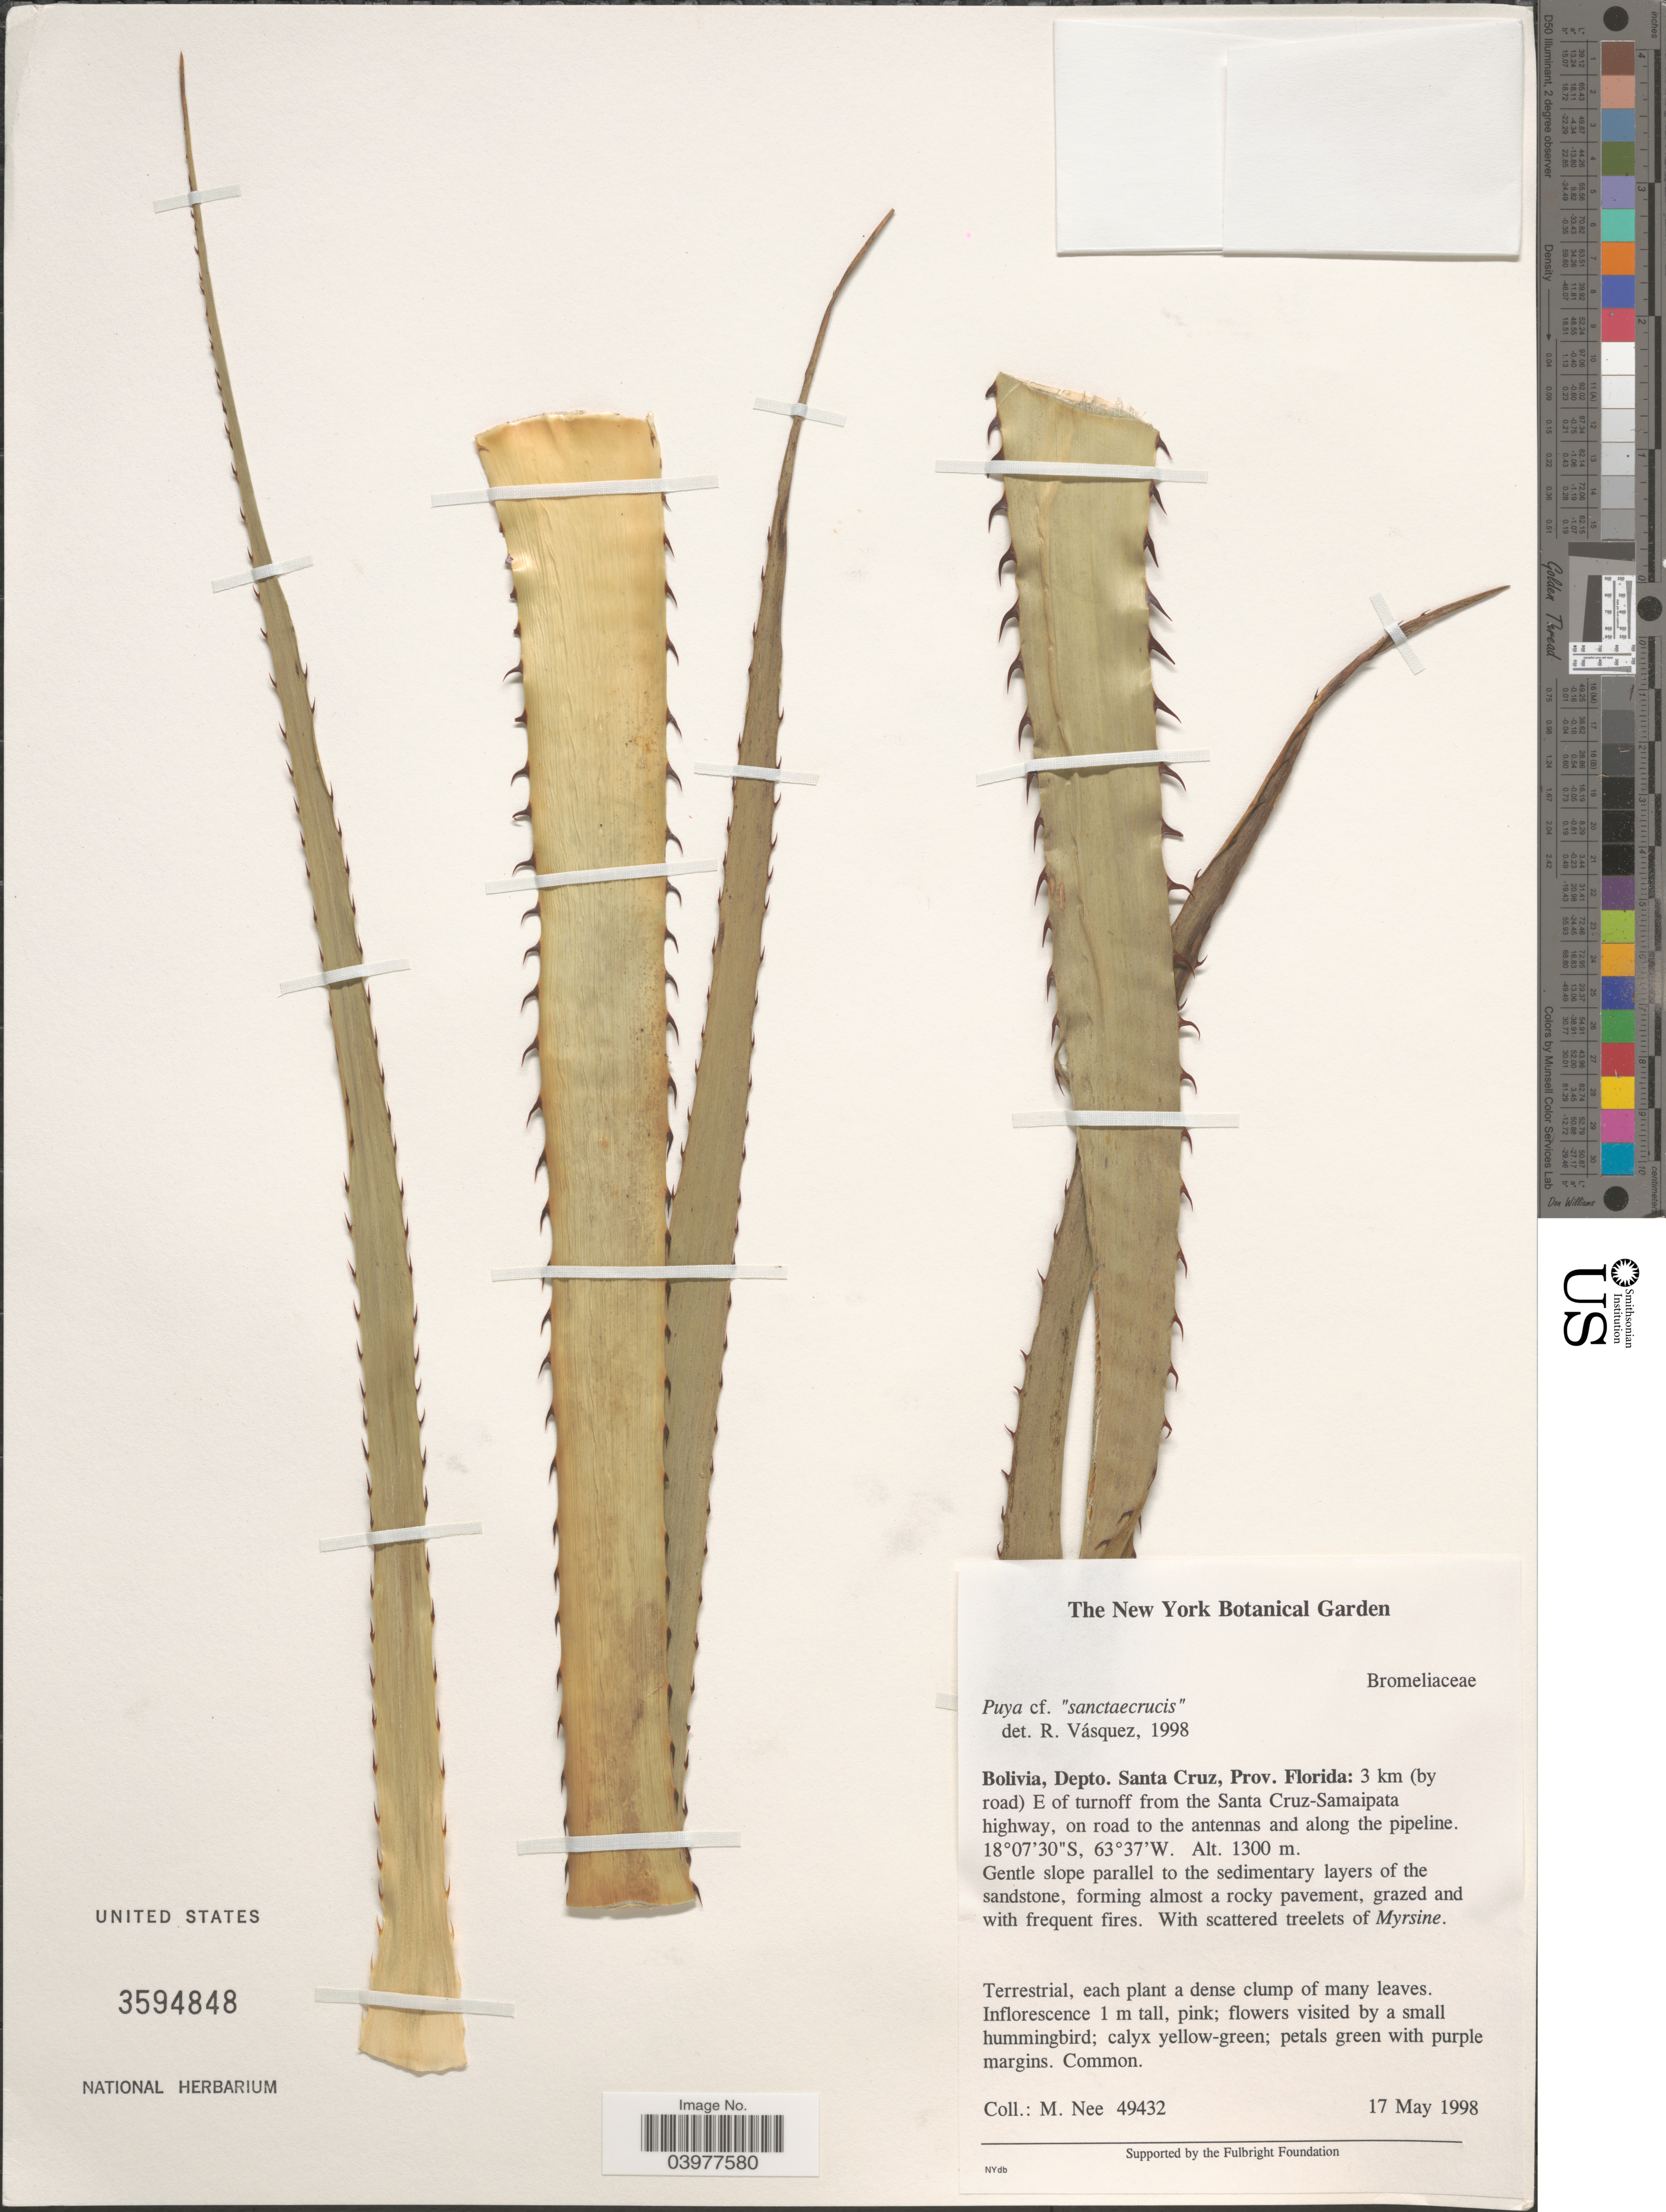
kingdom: Plantae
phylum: Tracheophyta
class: Liliopsida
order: Poales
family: Bromeliaceae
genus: Puya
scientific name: Puya sanctae-crucis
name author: (Baker) L.B. Sm.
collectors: M. Nee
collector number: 49432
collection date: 1998-05-17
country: Bolivia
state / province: Santa Cruz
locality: Depto. Santa Cruz, Prov. Florida: 3 km (by road) E of turnoff from the Santa Cruz-Samaipata highway, on road to the antennas and along the pipeline.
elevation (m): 1300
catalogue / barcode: US 3594848